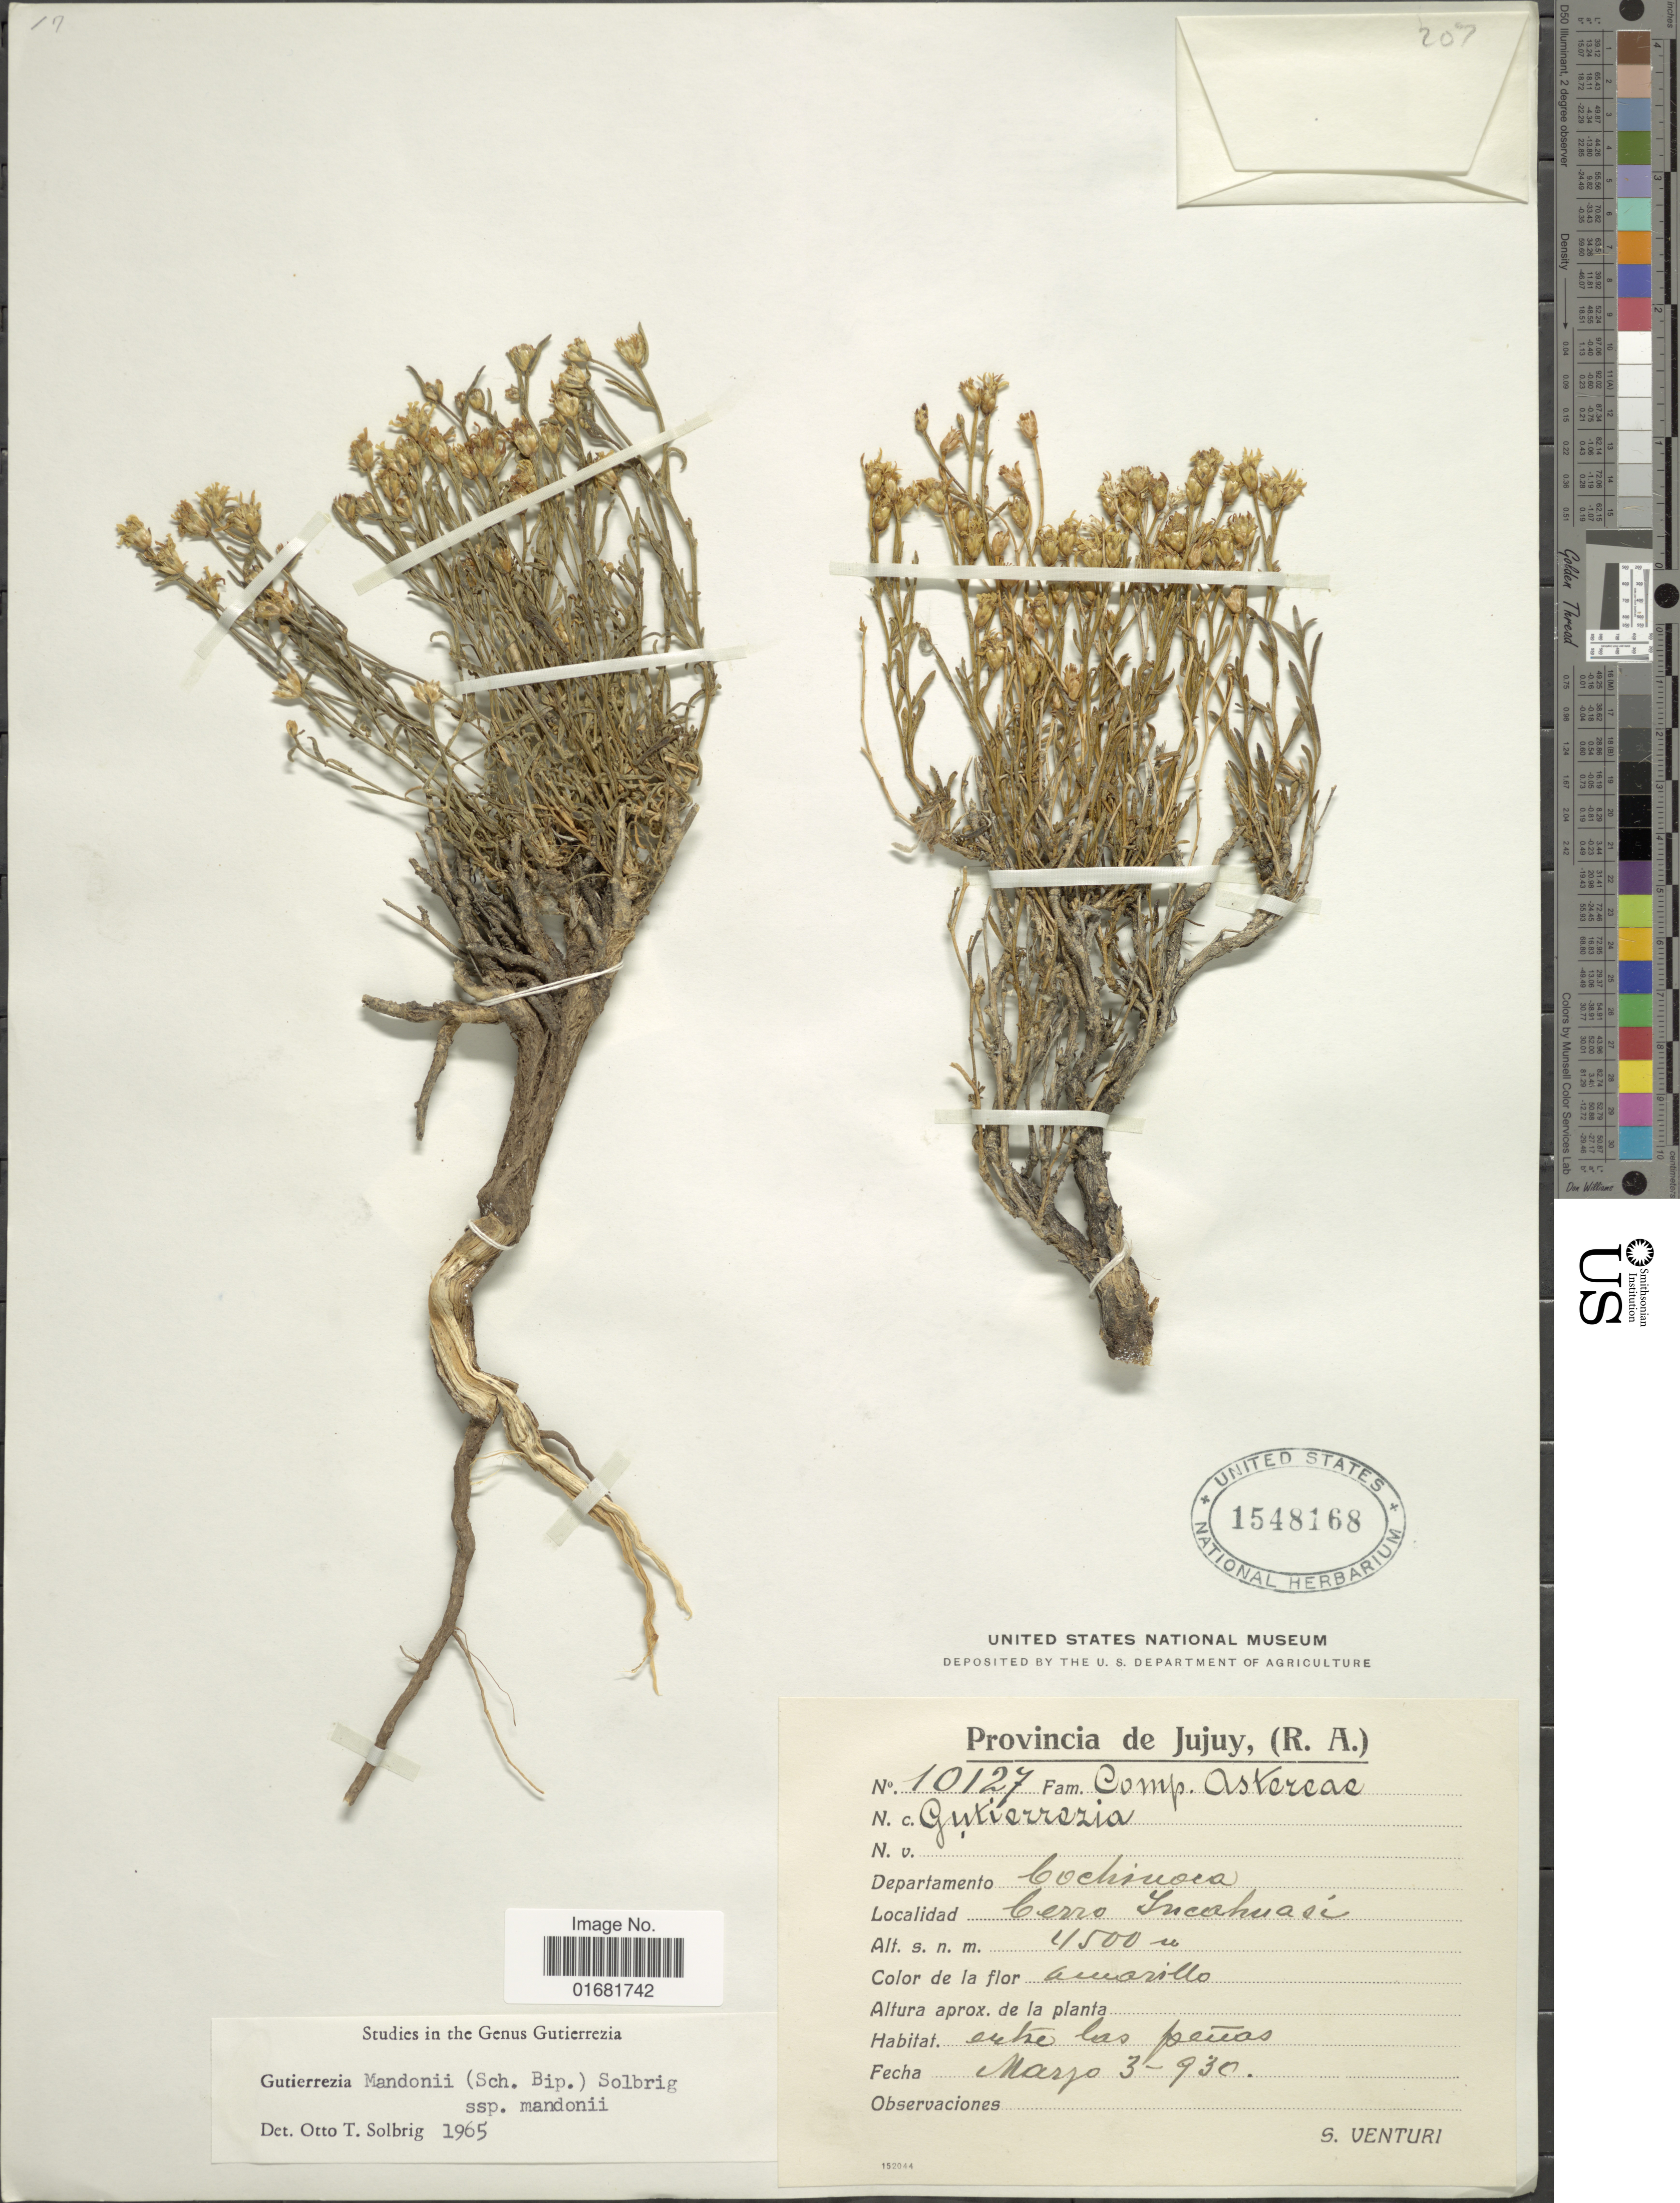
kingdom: Plantae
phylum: Tracheophyta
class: Magnoliopsida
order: Asterales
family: Asteraceae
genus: Gutierrezia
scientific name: Gutierrezia mandonii subsp. mandonii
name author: (Sch. Bip.) Solbrig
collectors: S. Venturi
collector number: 10127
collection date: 1930-03-03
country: Argentina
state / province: Jujuy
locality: Departamento Cochinoca. Cerro Incahuasi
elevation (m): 4500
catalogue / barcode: US 1548168